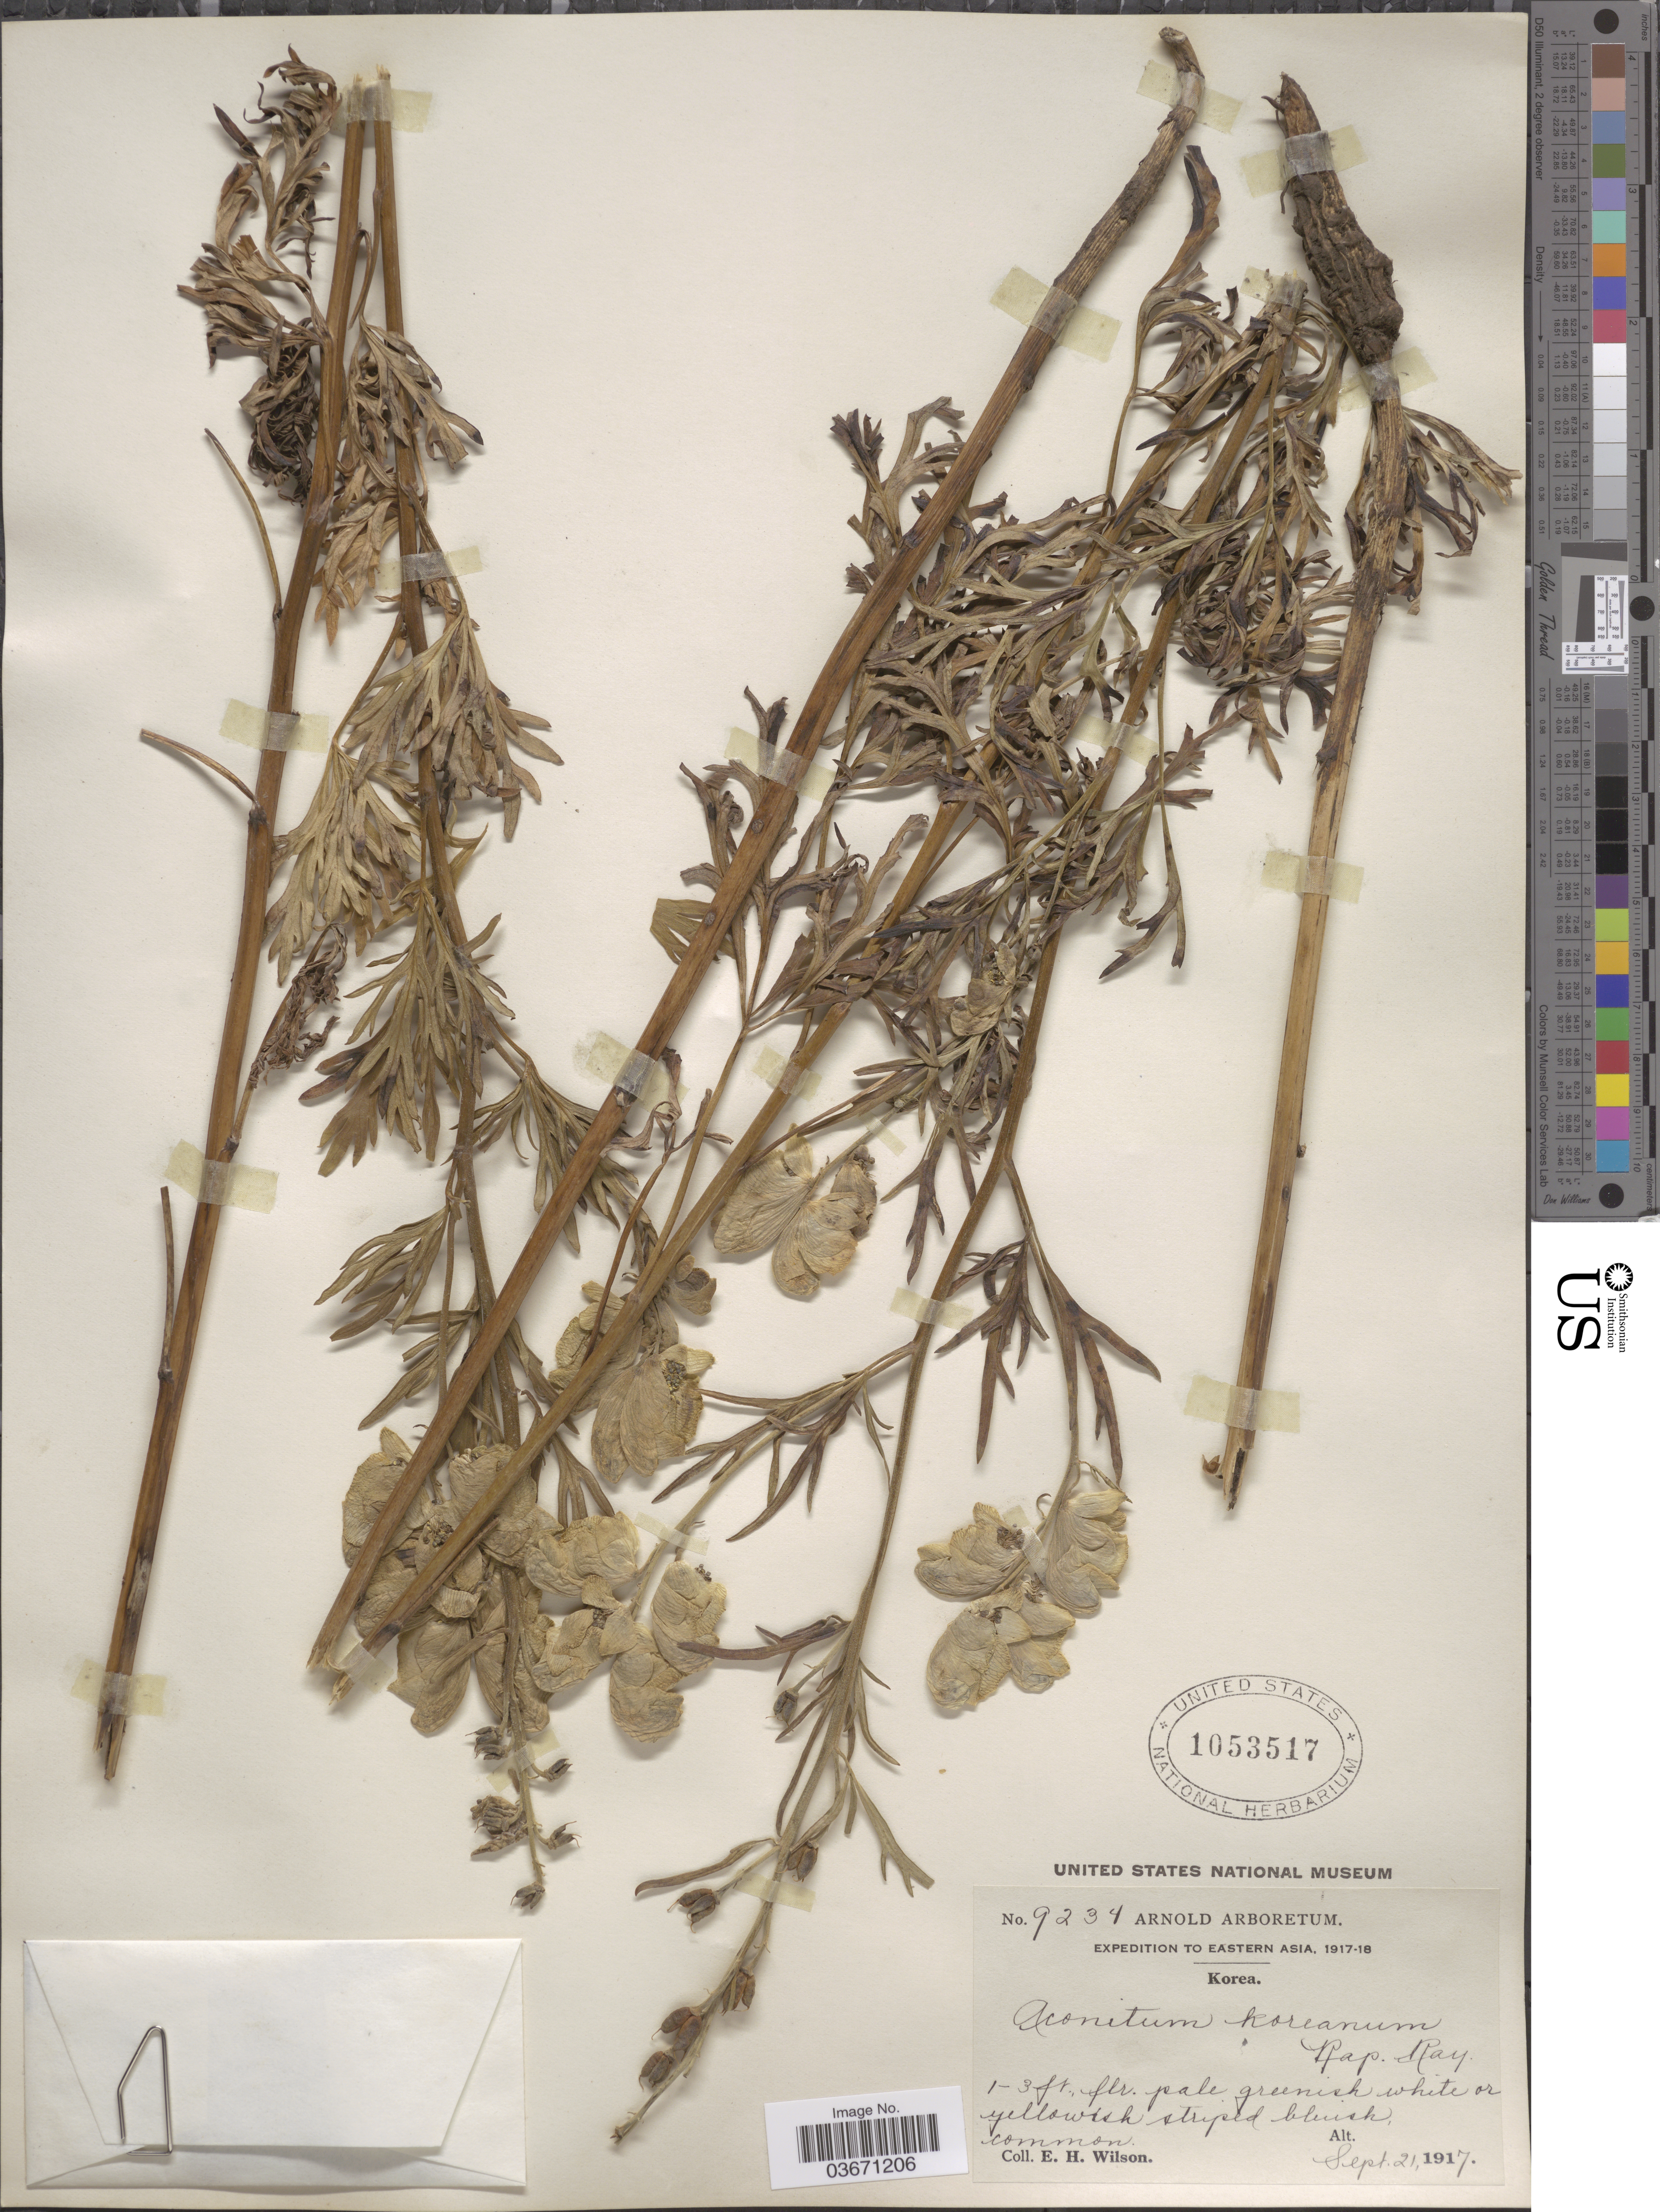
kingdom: Plantae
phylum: Tracheophyta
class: Magnoliopsida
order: Ranunculales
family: Ranunculaceae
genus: Aconitum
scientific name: Aconitum coreanum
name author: (H. Lév.) Rapaics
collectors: E. Wilson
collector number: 9234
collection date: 1917-09-21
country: North Korea / South Korea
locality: Eastern Asia. Korea.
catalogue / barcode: US 1053517